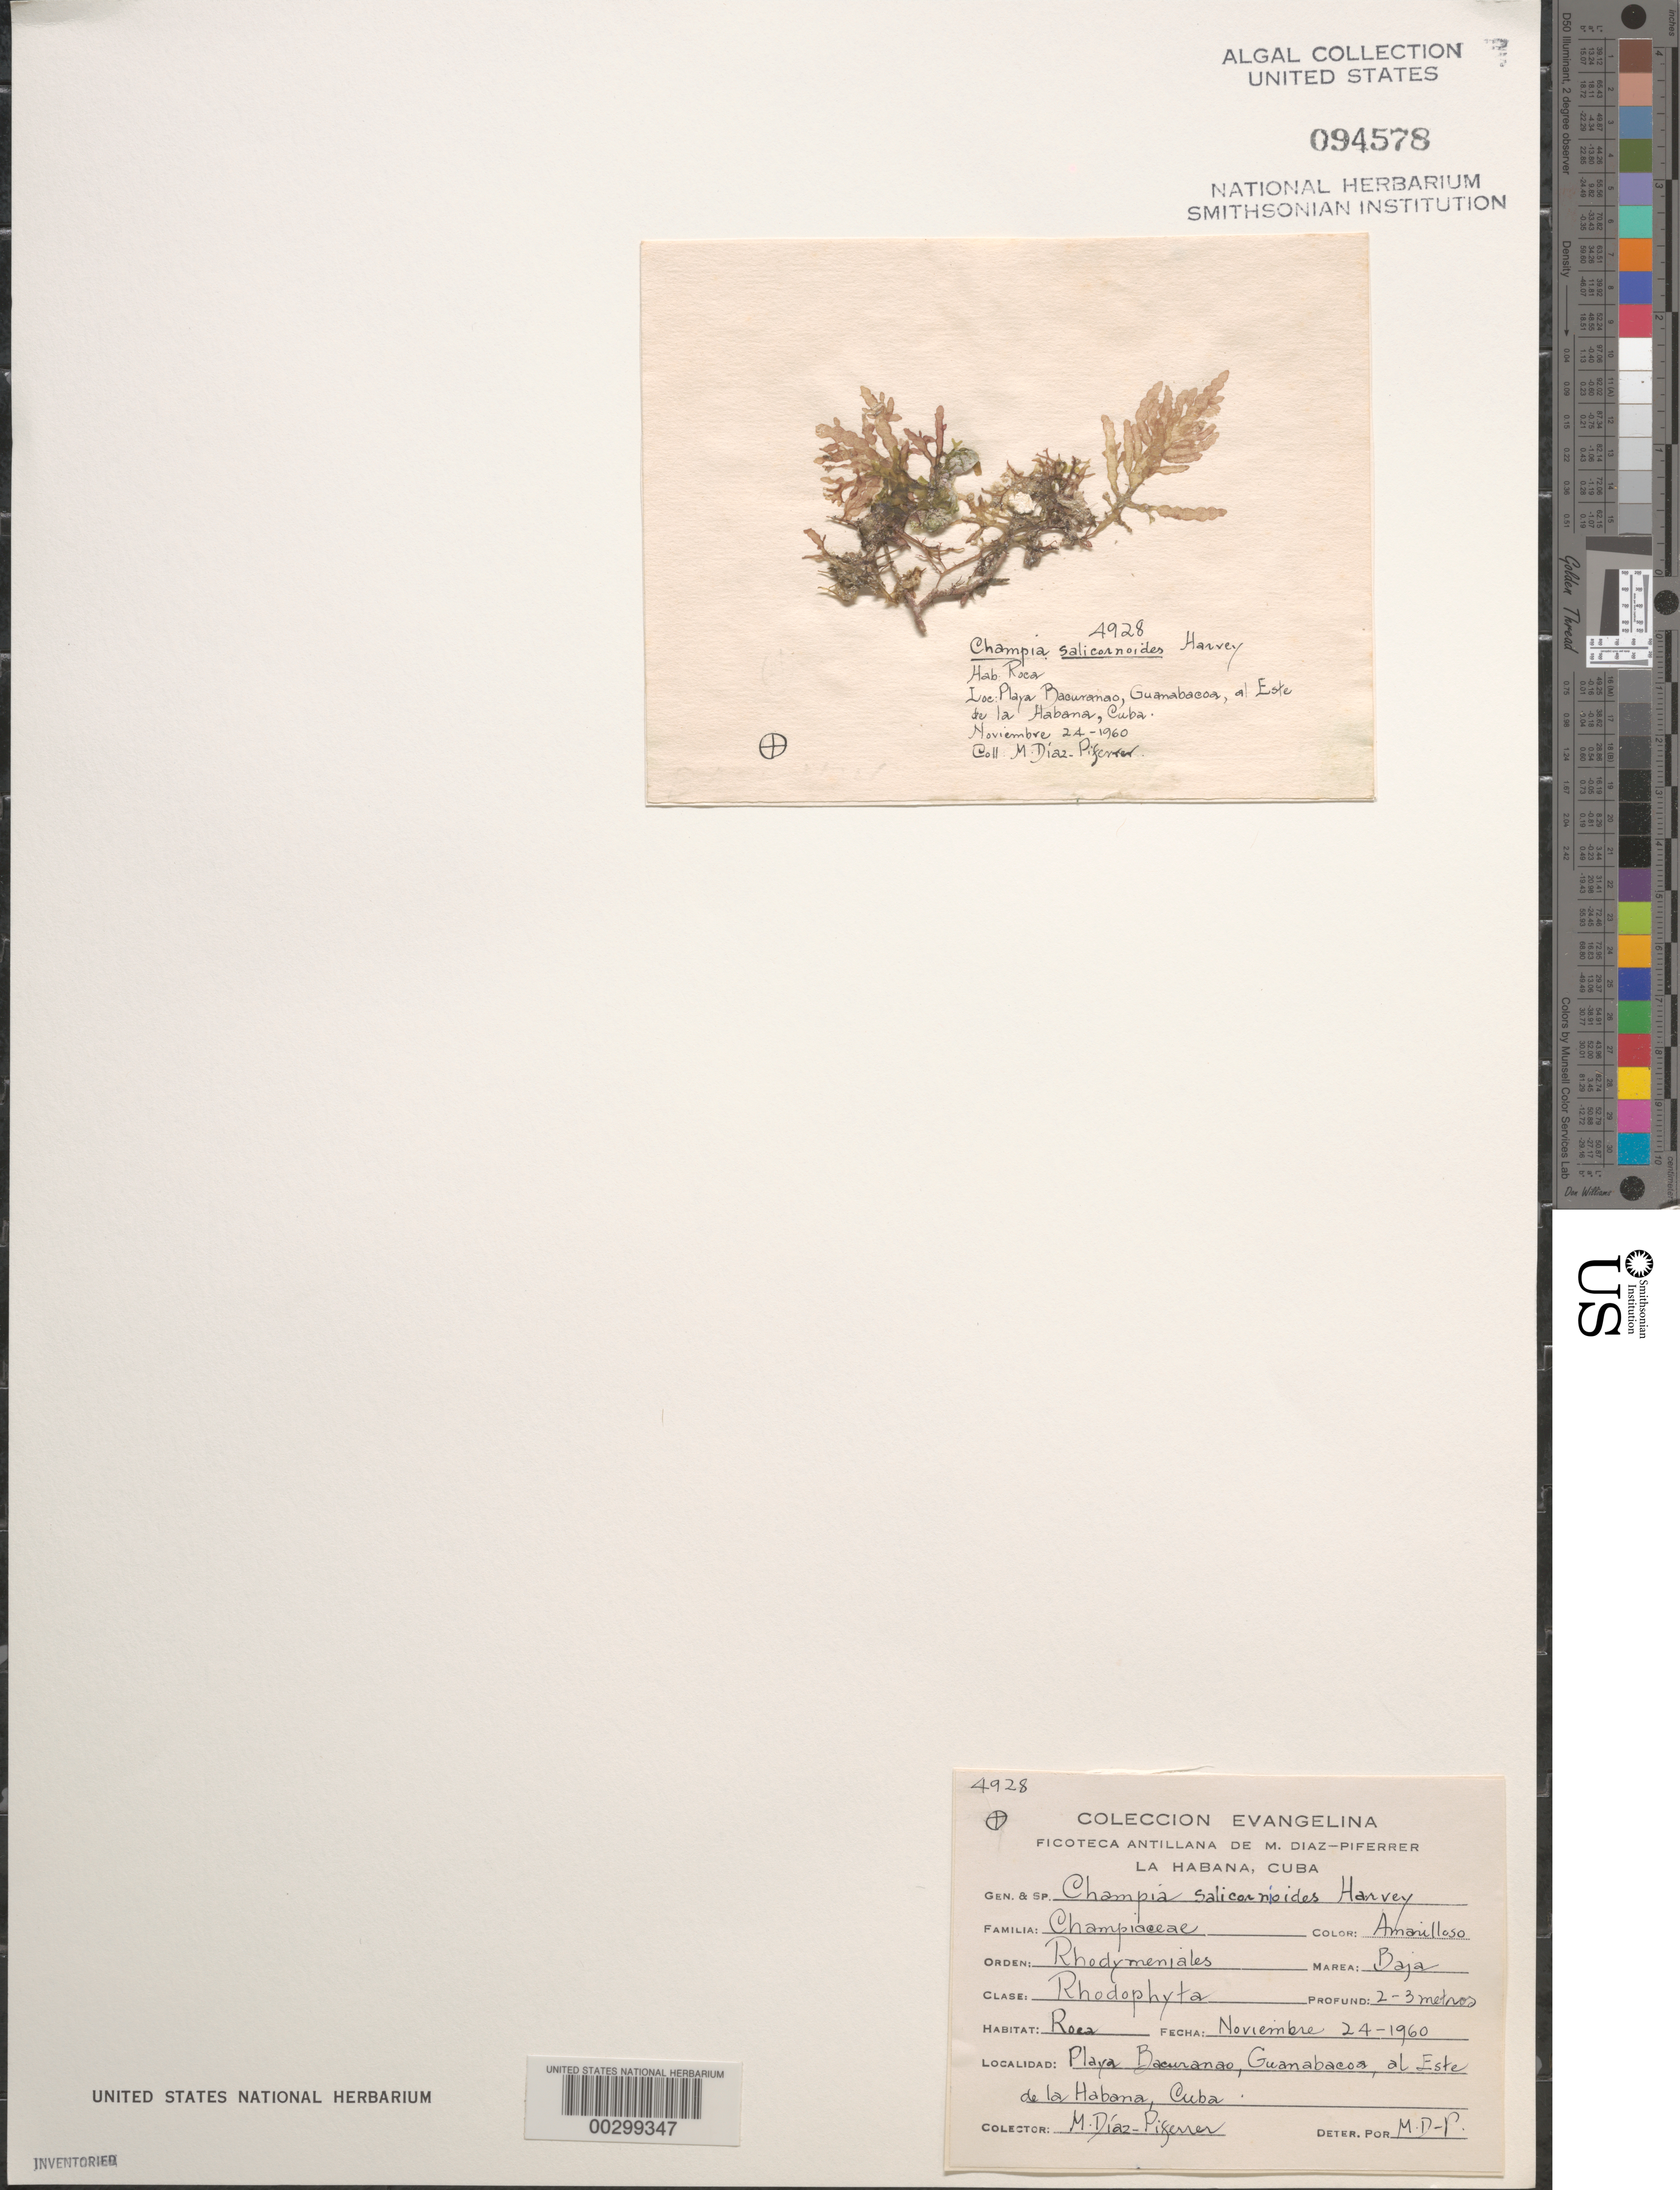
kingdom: Plantae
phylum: Rhodophyta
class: Florideophyceae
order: Rhodymeniales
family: Champiaceae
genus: Champia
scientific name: Champia salicornioides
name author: Harv.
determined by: Diaz-Piferrer, M.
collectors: M. Diaz-Piferrer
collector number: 4928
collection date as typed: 24 Nov 1960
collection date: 1960-11-24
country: Cuba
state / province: La Habana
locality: Guanabacoa, playa bacuranao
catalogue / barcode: US 94578